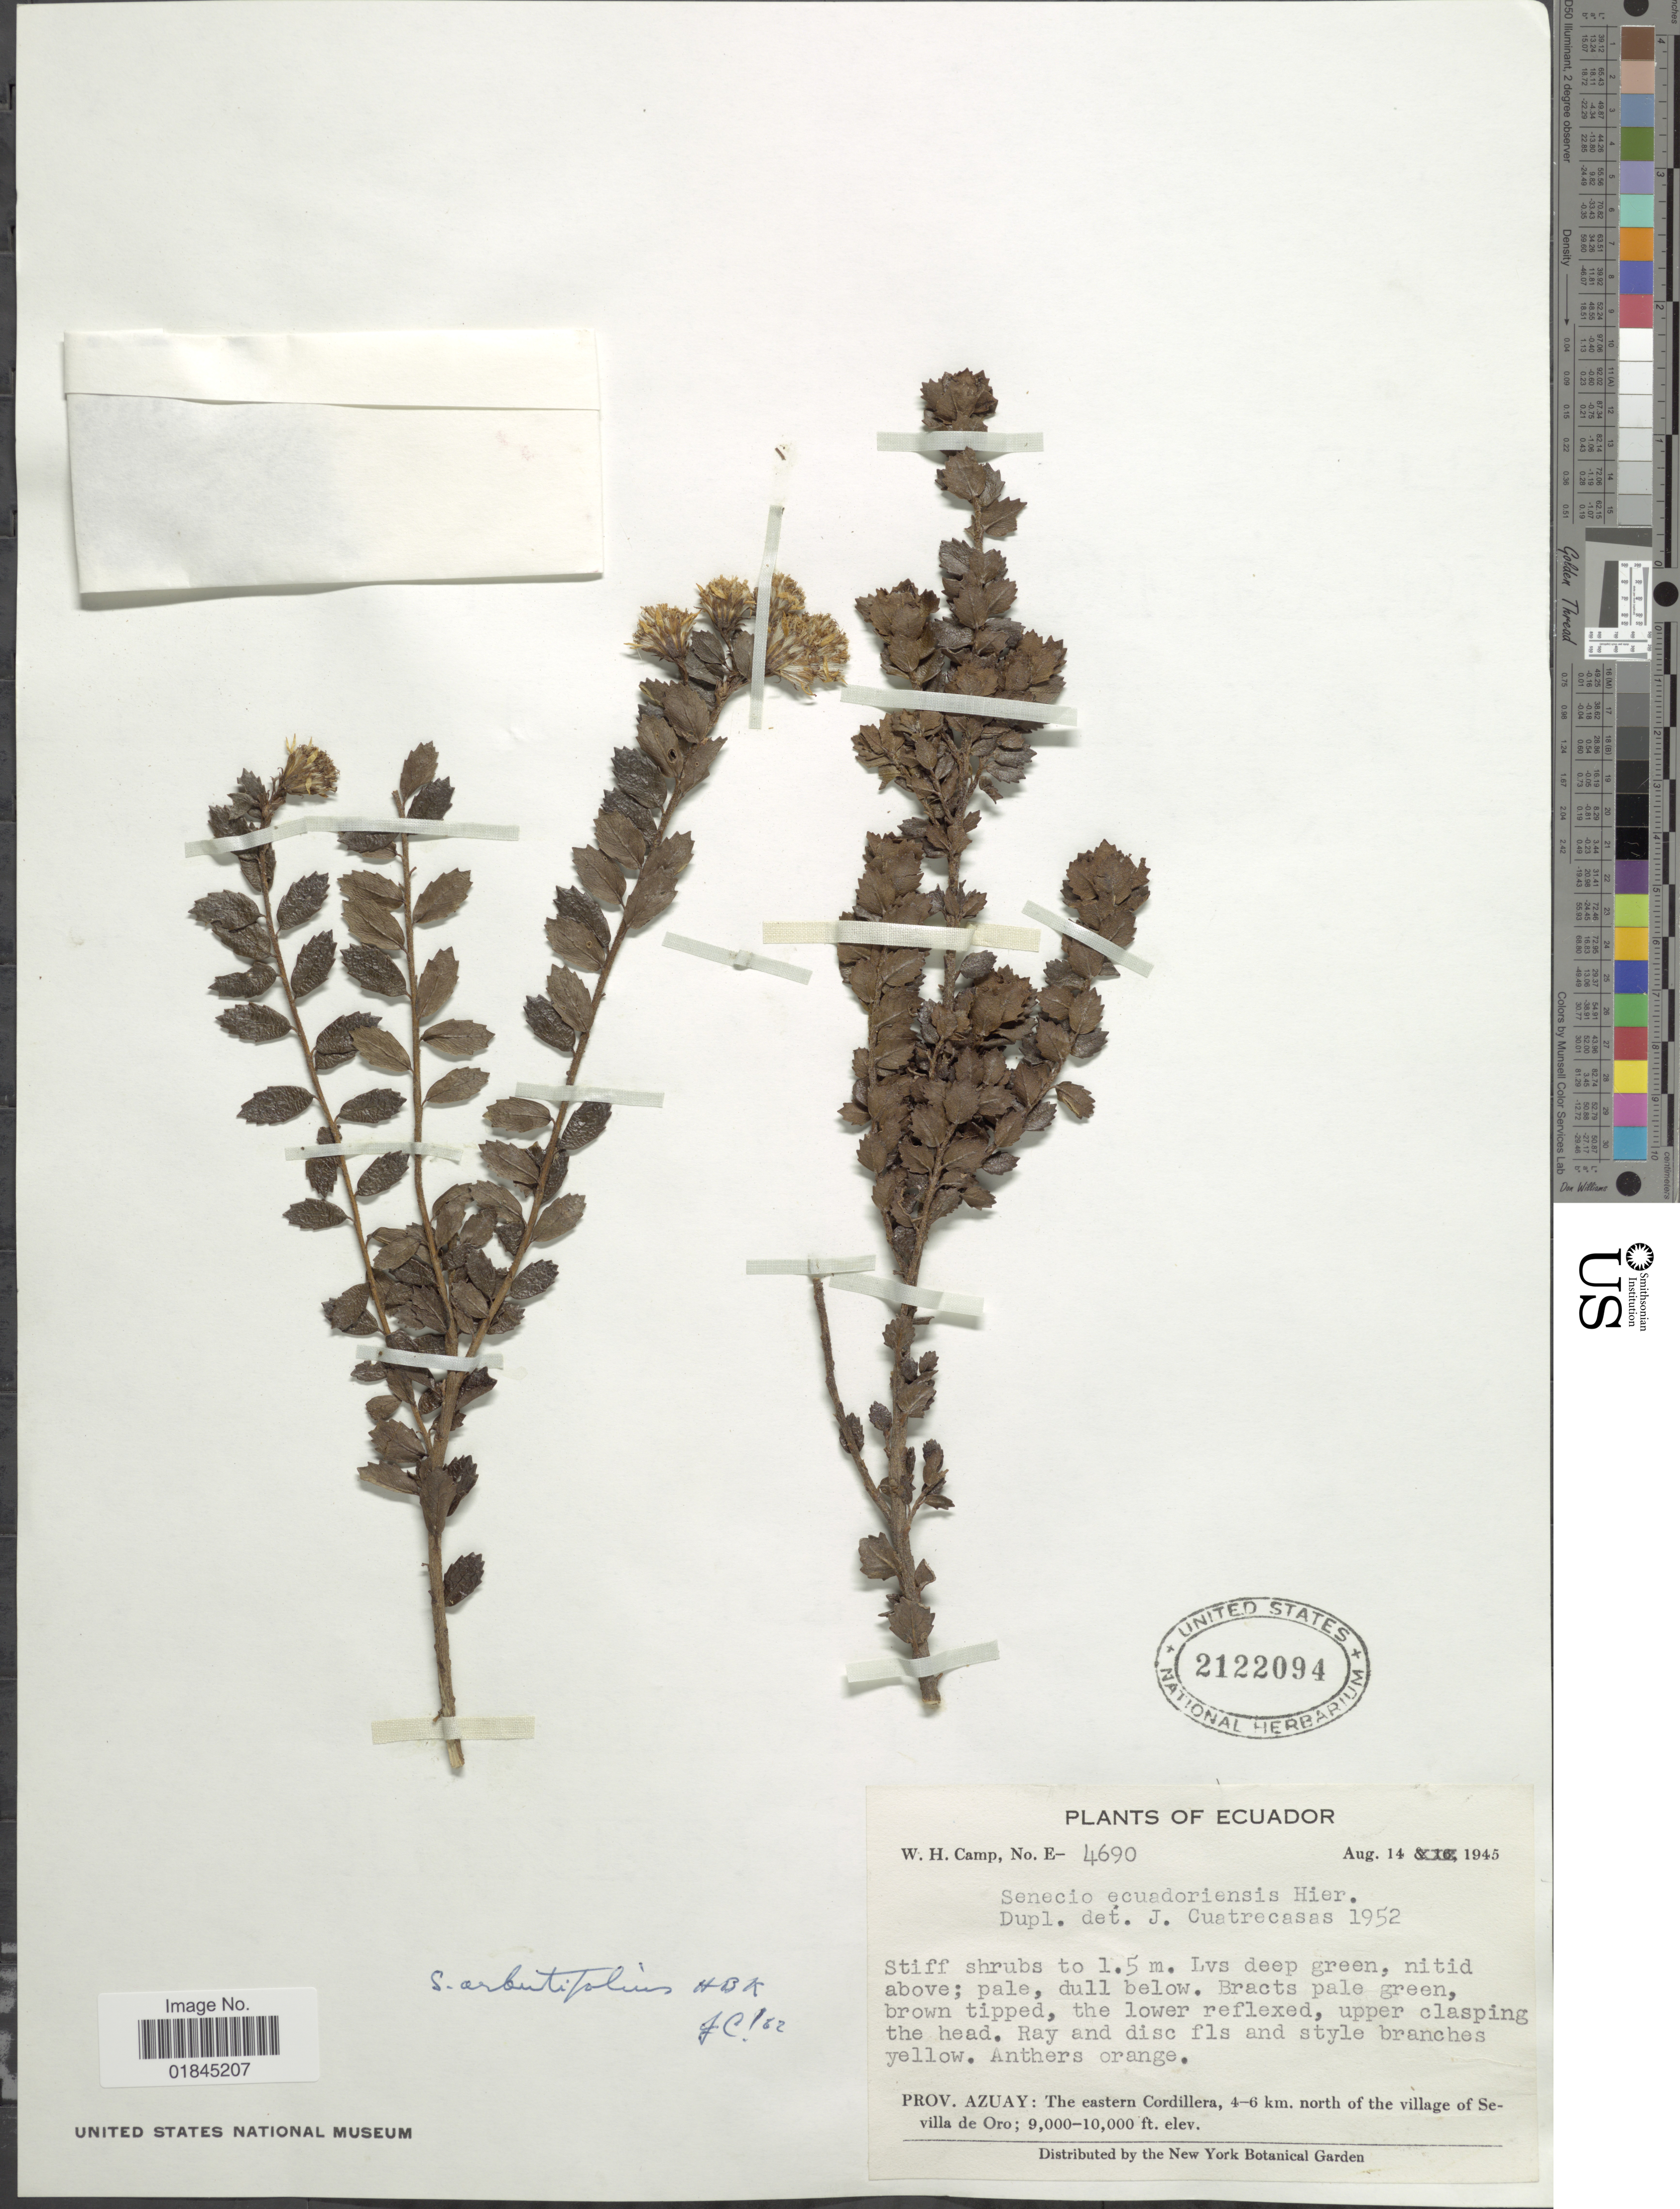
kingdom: Plantae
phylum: Tracheophyta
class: Magnoliopsida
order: Asterales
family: Asteraceae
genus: Pentacalia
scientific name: Pentacalia arbutifolia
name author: (Kunth) Cuatrec.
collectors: W. H. Camp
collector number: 4690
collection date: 1945-08-14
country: Ecuador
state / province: Azuay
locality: Prov. Azuay: The eastern Cordillera, 4-6 km. north of the village of Sevilla de Oro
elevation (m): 2743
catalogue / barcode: US 2122094